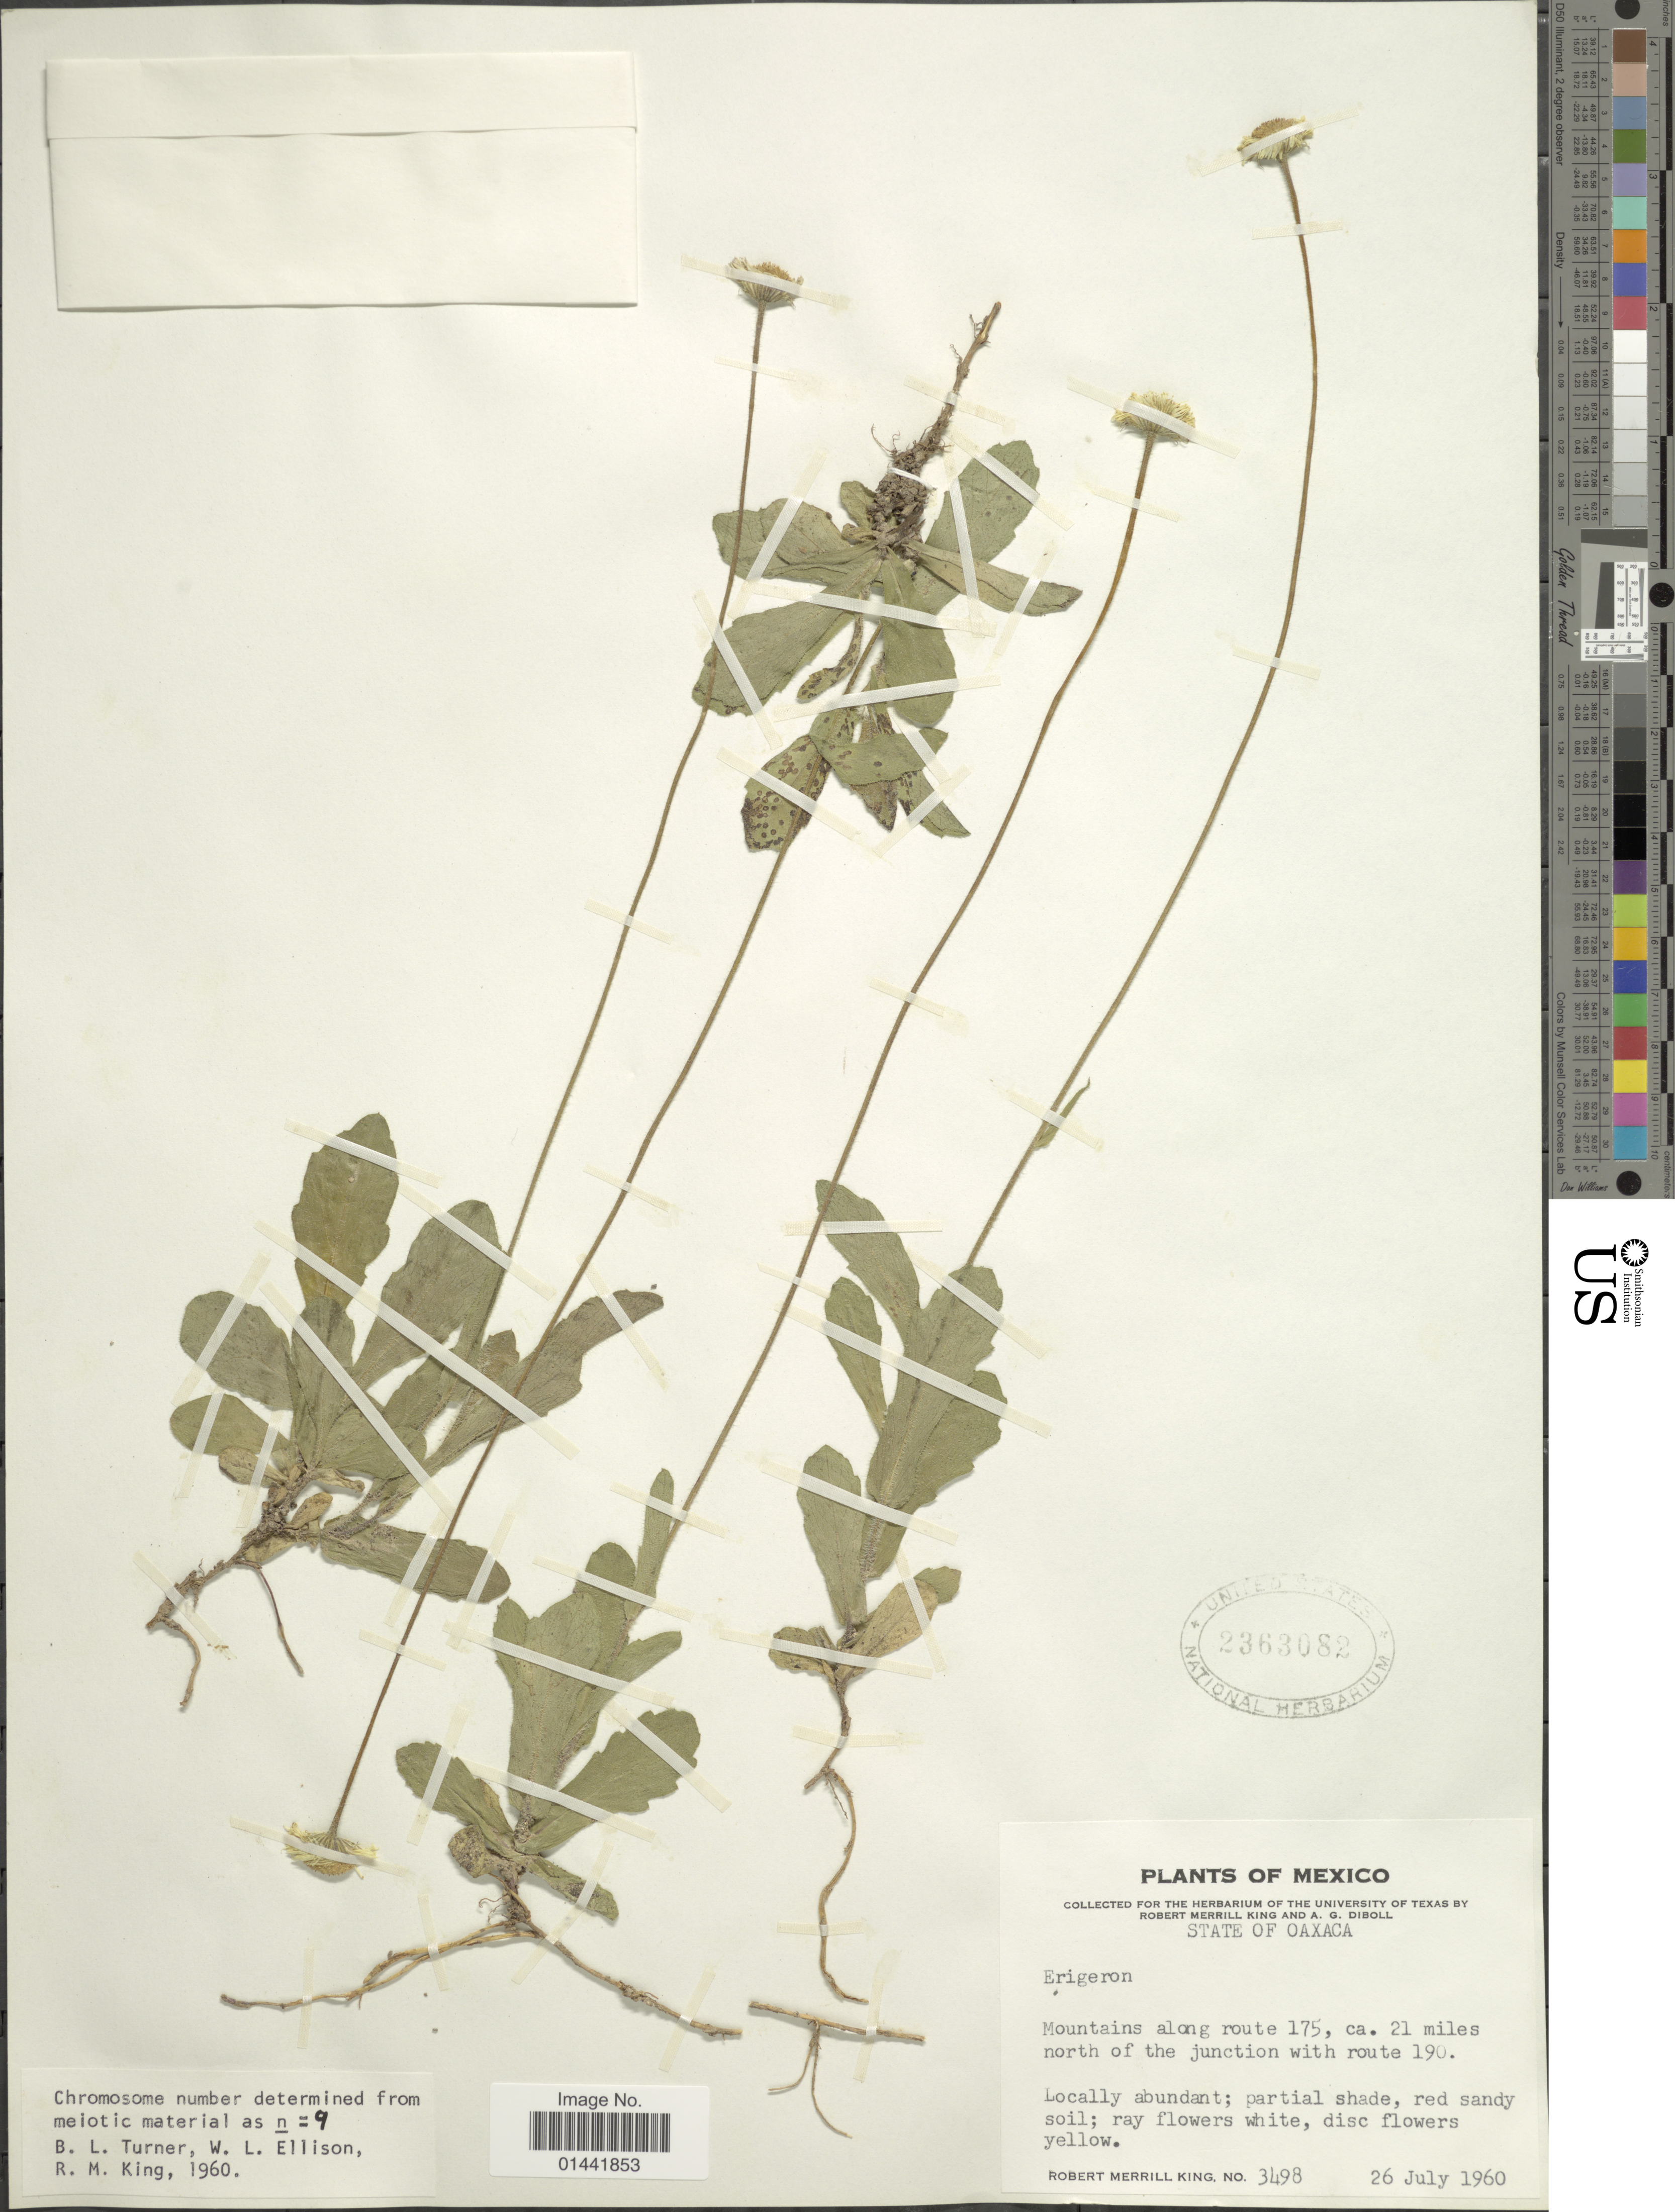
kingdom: Plantae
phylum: Tracheophyta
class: Magnoliopsida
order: Asterales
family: Asteraceae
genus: Erigeron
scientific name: Erigeron scaposus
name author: DC.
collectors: R. M. King, A. Diboll, B. L. Turner, W. L. Ellison & R. M. King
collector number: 3498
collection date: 1960-07-26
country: Mexico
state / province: Oaxaca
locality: Moutains along route 175, ca. 21 miles north of the junction with route190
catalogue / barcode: US 2363082